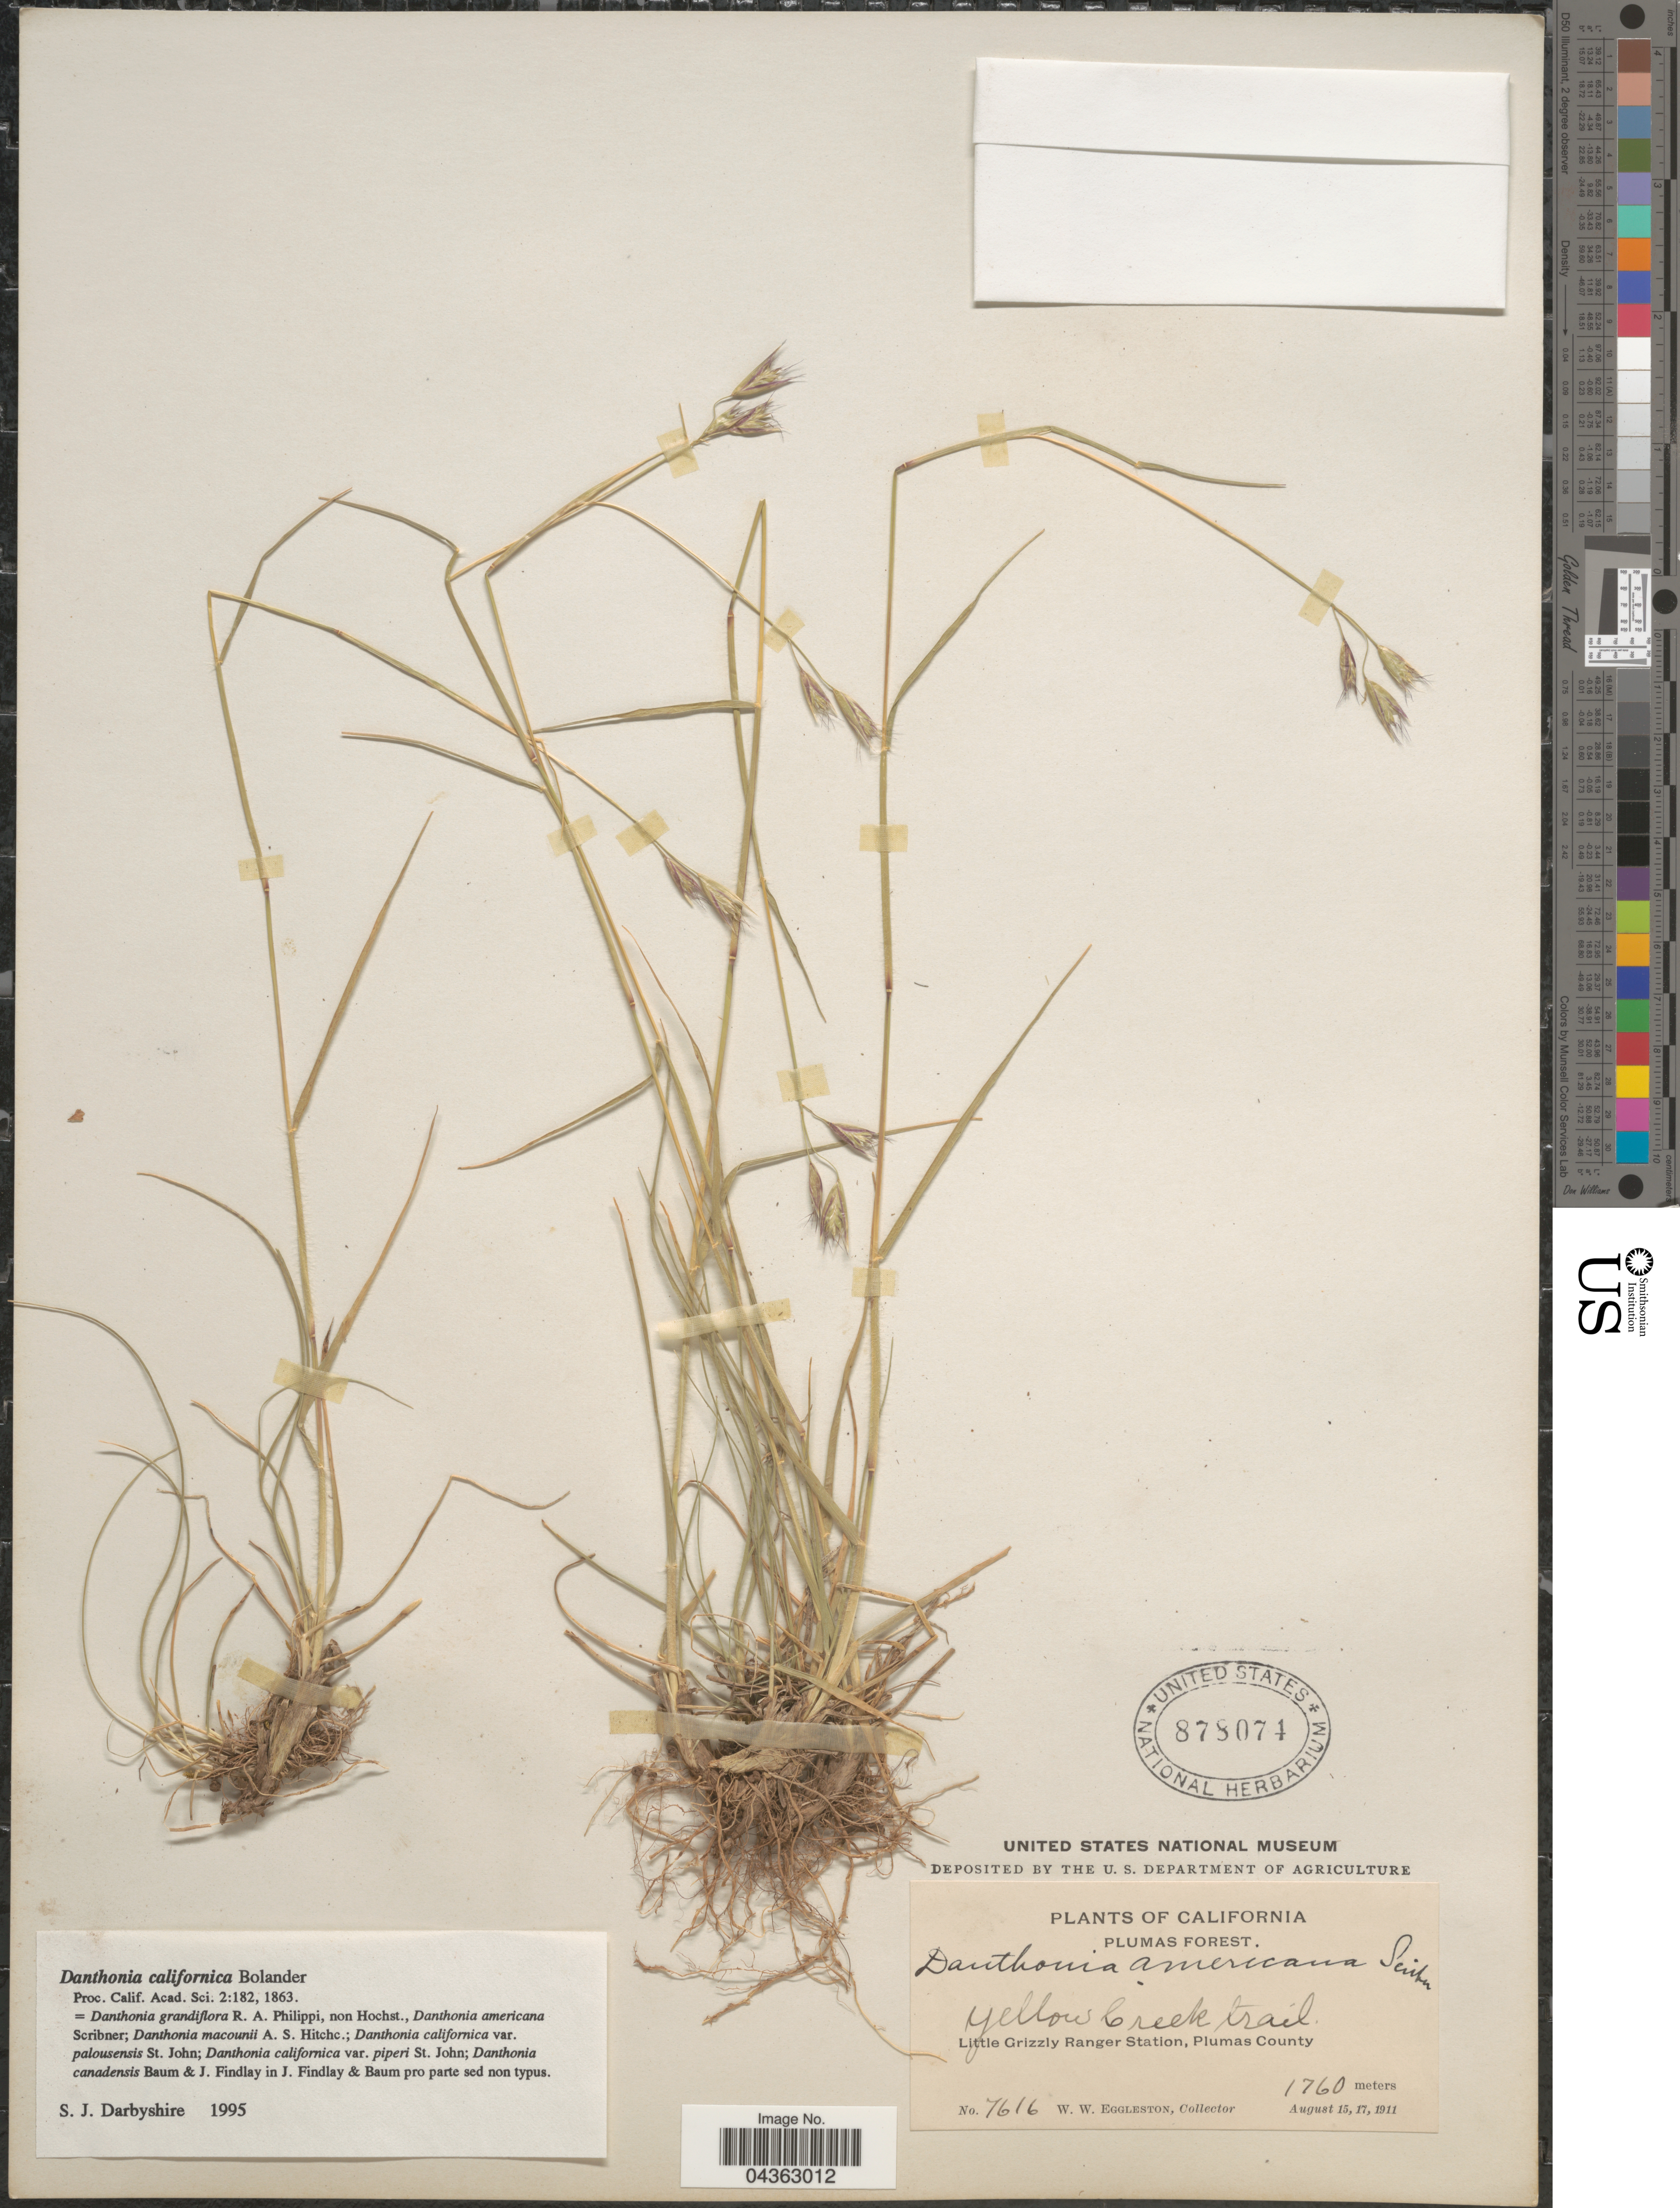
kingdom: Plantae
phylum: Tracheophyta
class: Liliopsida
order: Poales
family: Poaceae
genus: Danthonia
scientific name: Danthonia californica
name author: Bol.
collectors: W. W. Eggleston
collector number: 7616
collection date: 1911-08-15/1911-08-17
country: United States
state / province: California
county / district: Plumas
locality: Plumas Forest. Yellow Creek trail. Little Grizzly Ranger Station, Plumas County.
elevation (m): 1760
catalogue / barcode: US 878074